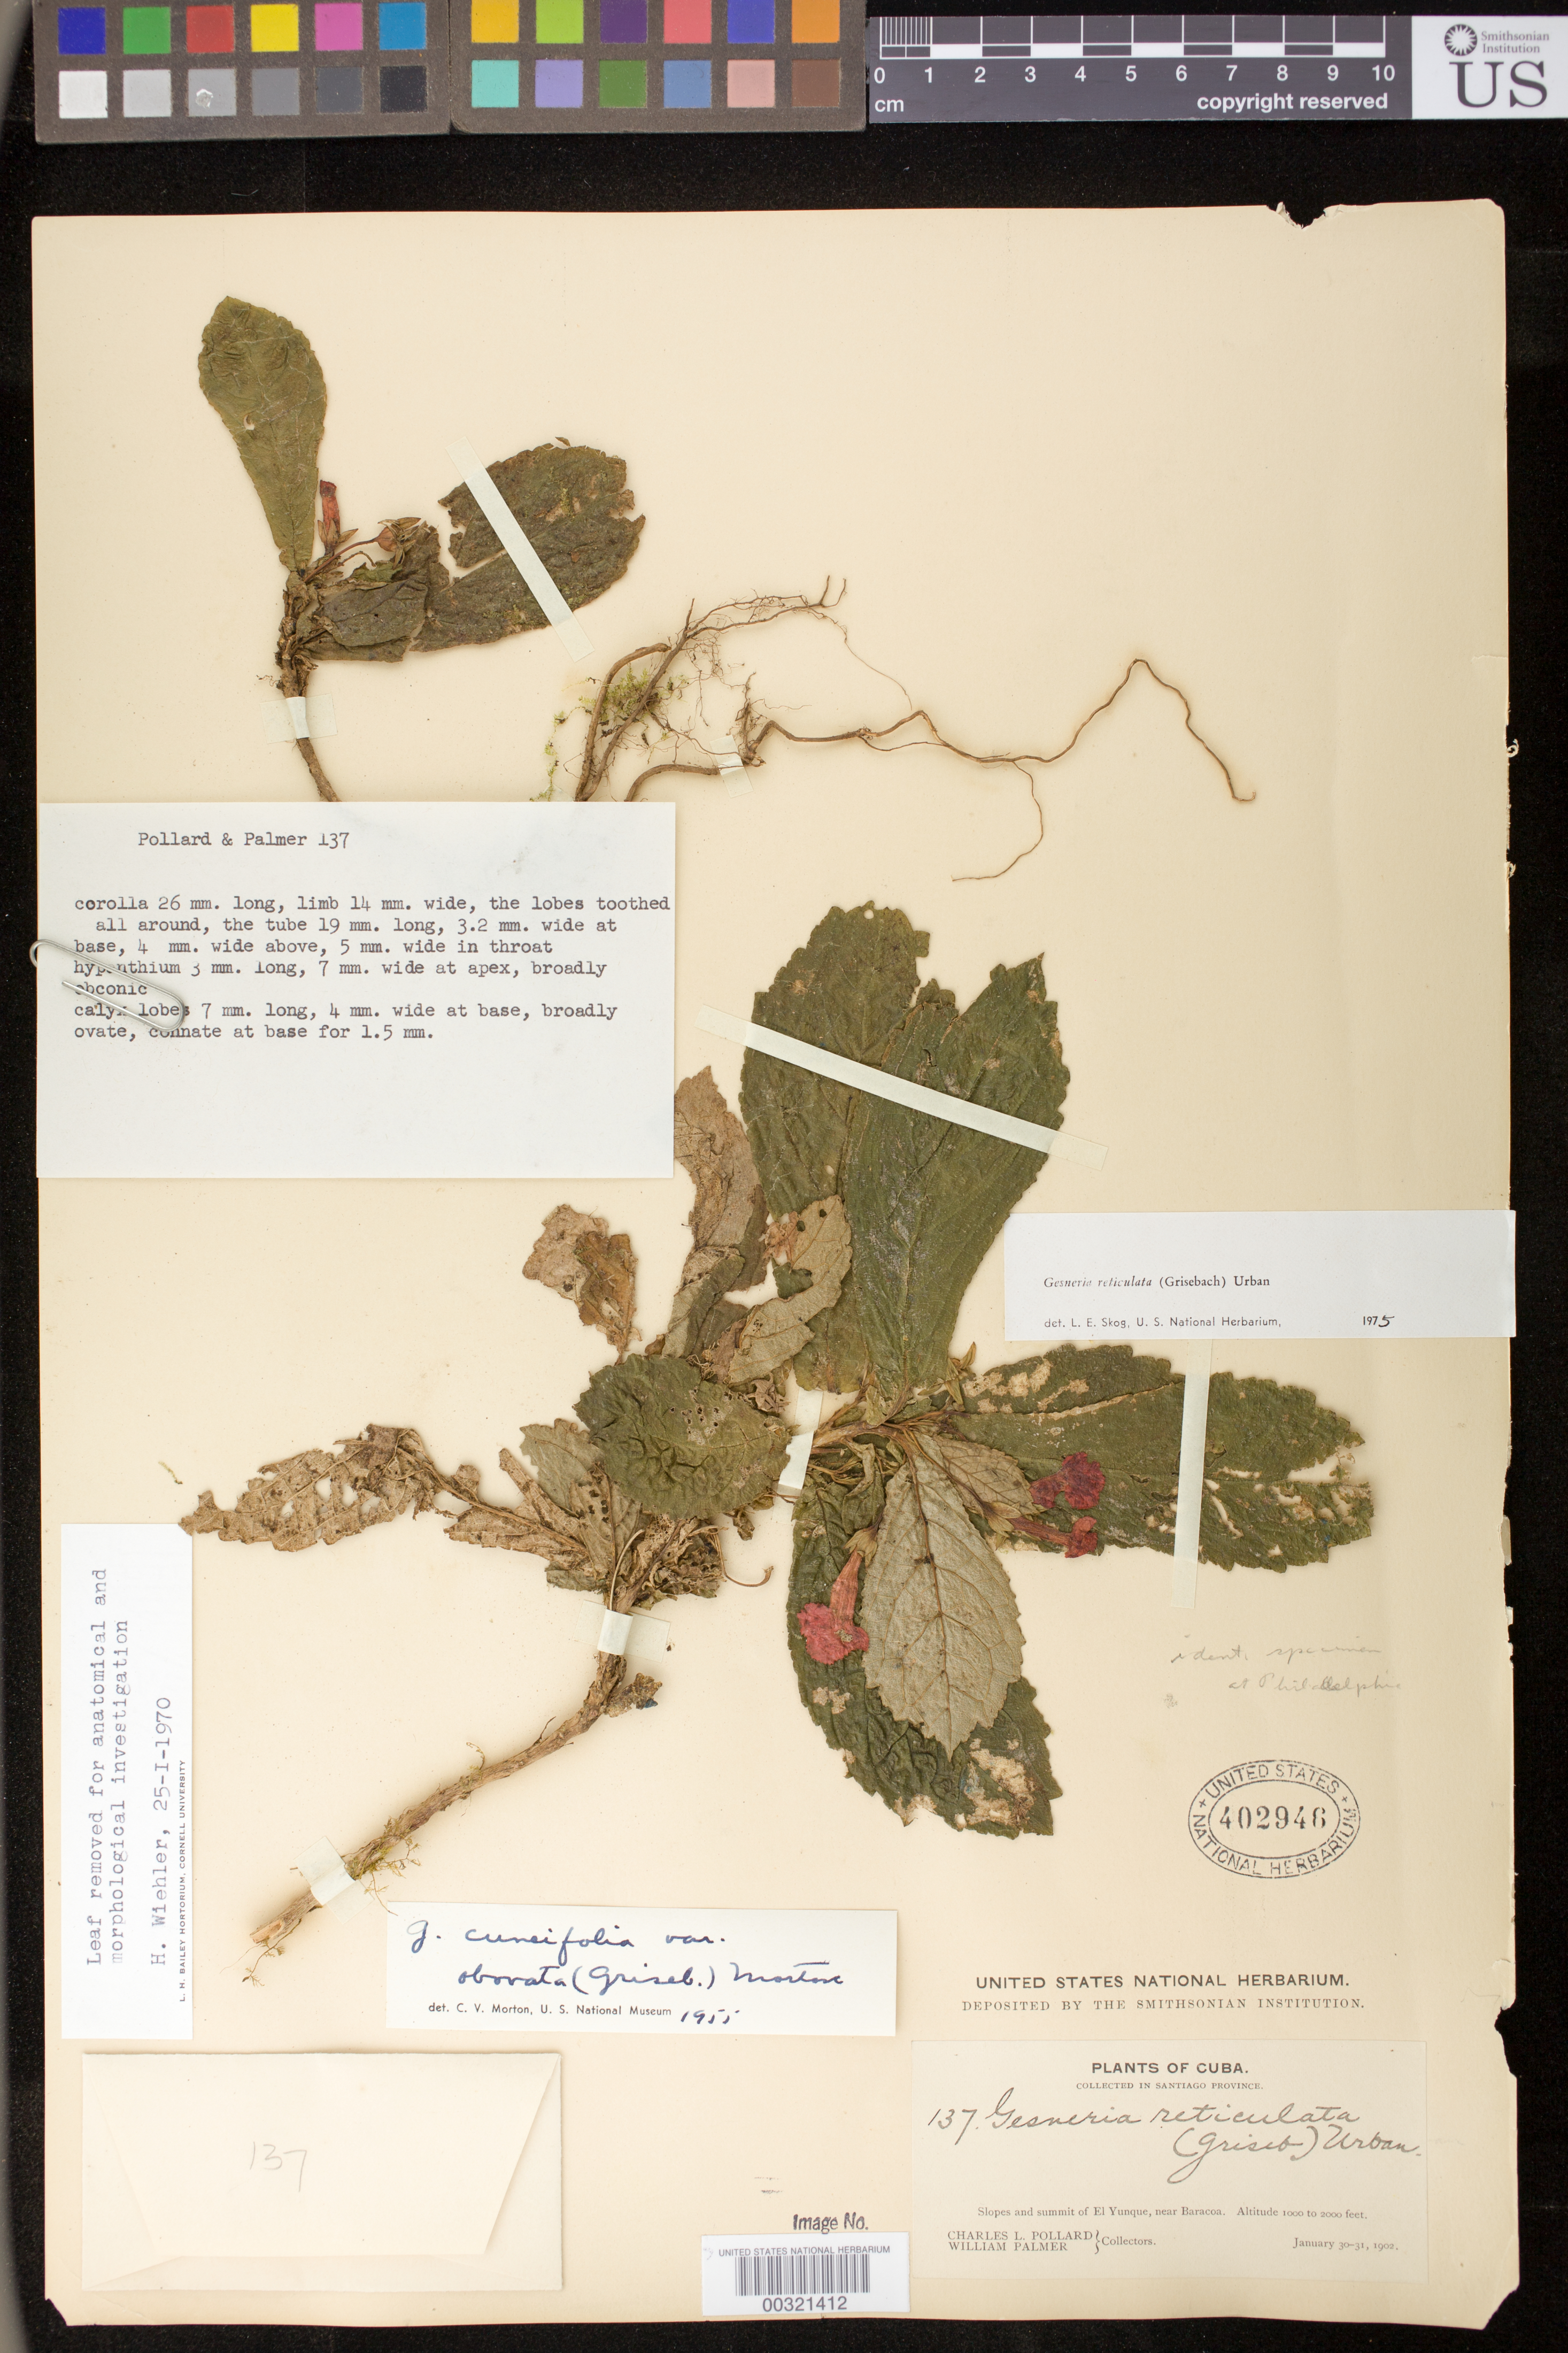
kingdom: Plantae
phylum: Tracheophyta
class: Magnoliopsida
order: Lamiales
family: Gesneriaceae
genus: Gesneria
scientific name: Gesneria reticulata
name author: (Griseb.) Urb.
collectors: C. L. Pollard & W. Palmer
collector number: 137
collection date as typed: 30-31 Jan 1902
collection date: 1902-01-31/1920-01-30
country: Cuba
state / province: Oriente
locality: Santiago Prov., Slopes and summit of El Yunque, near Baracoa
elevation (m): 305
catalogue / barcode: US 402946